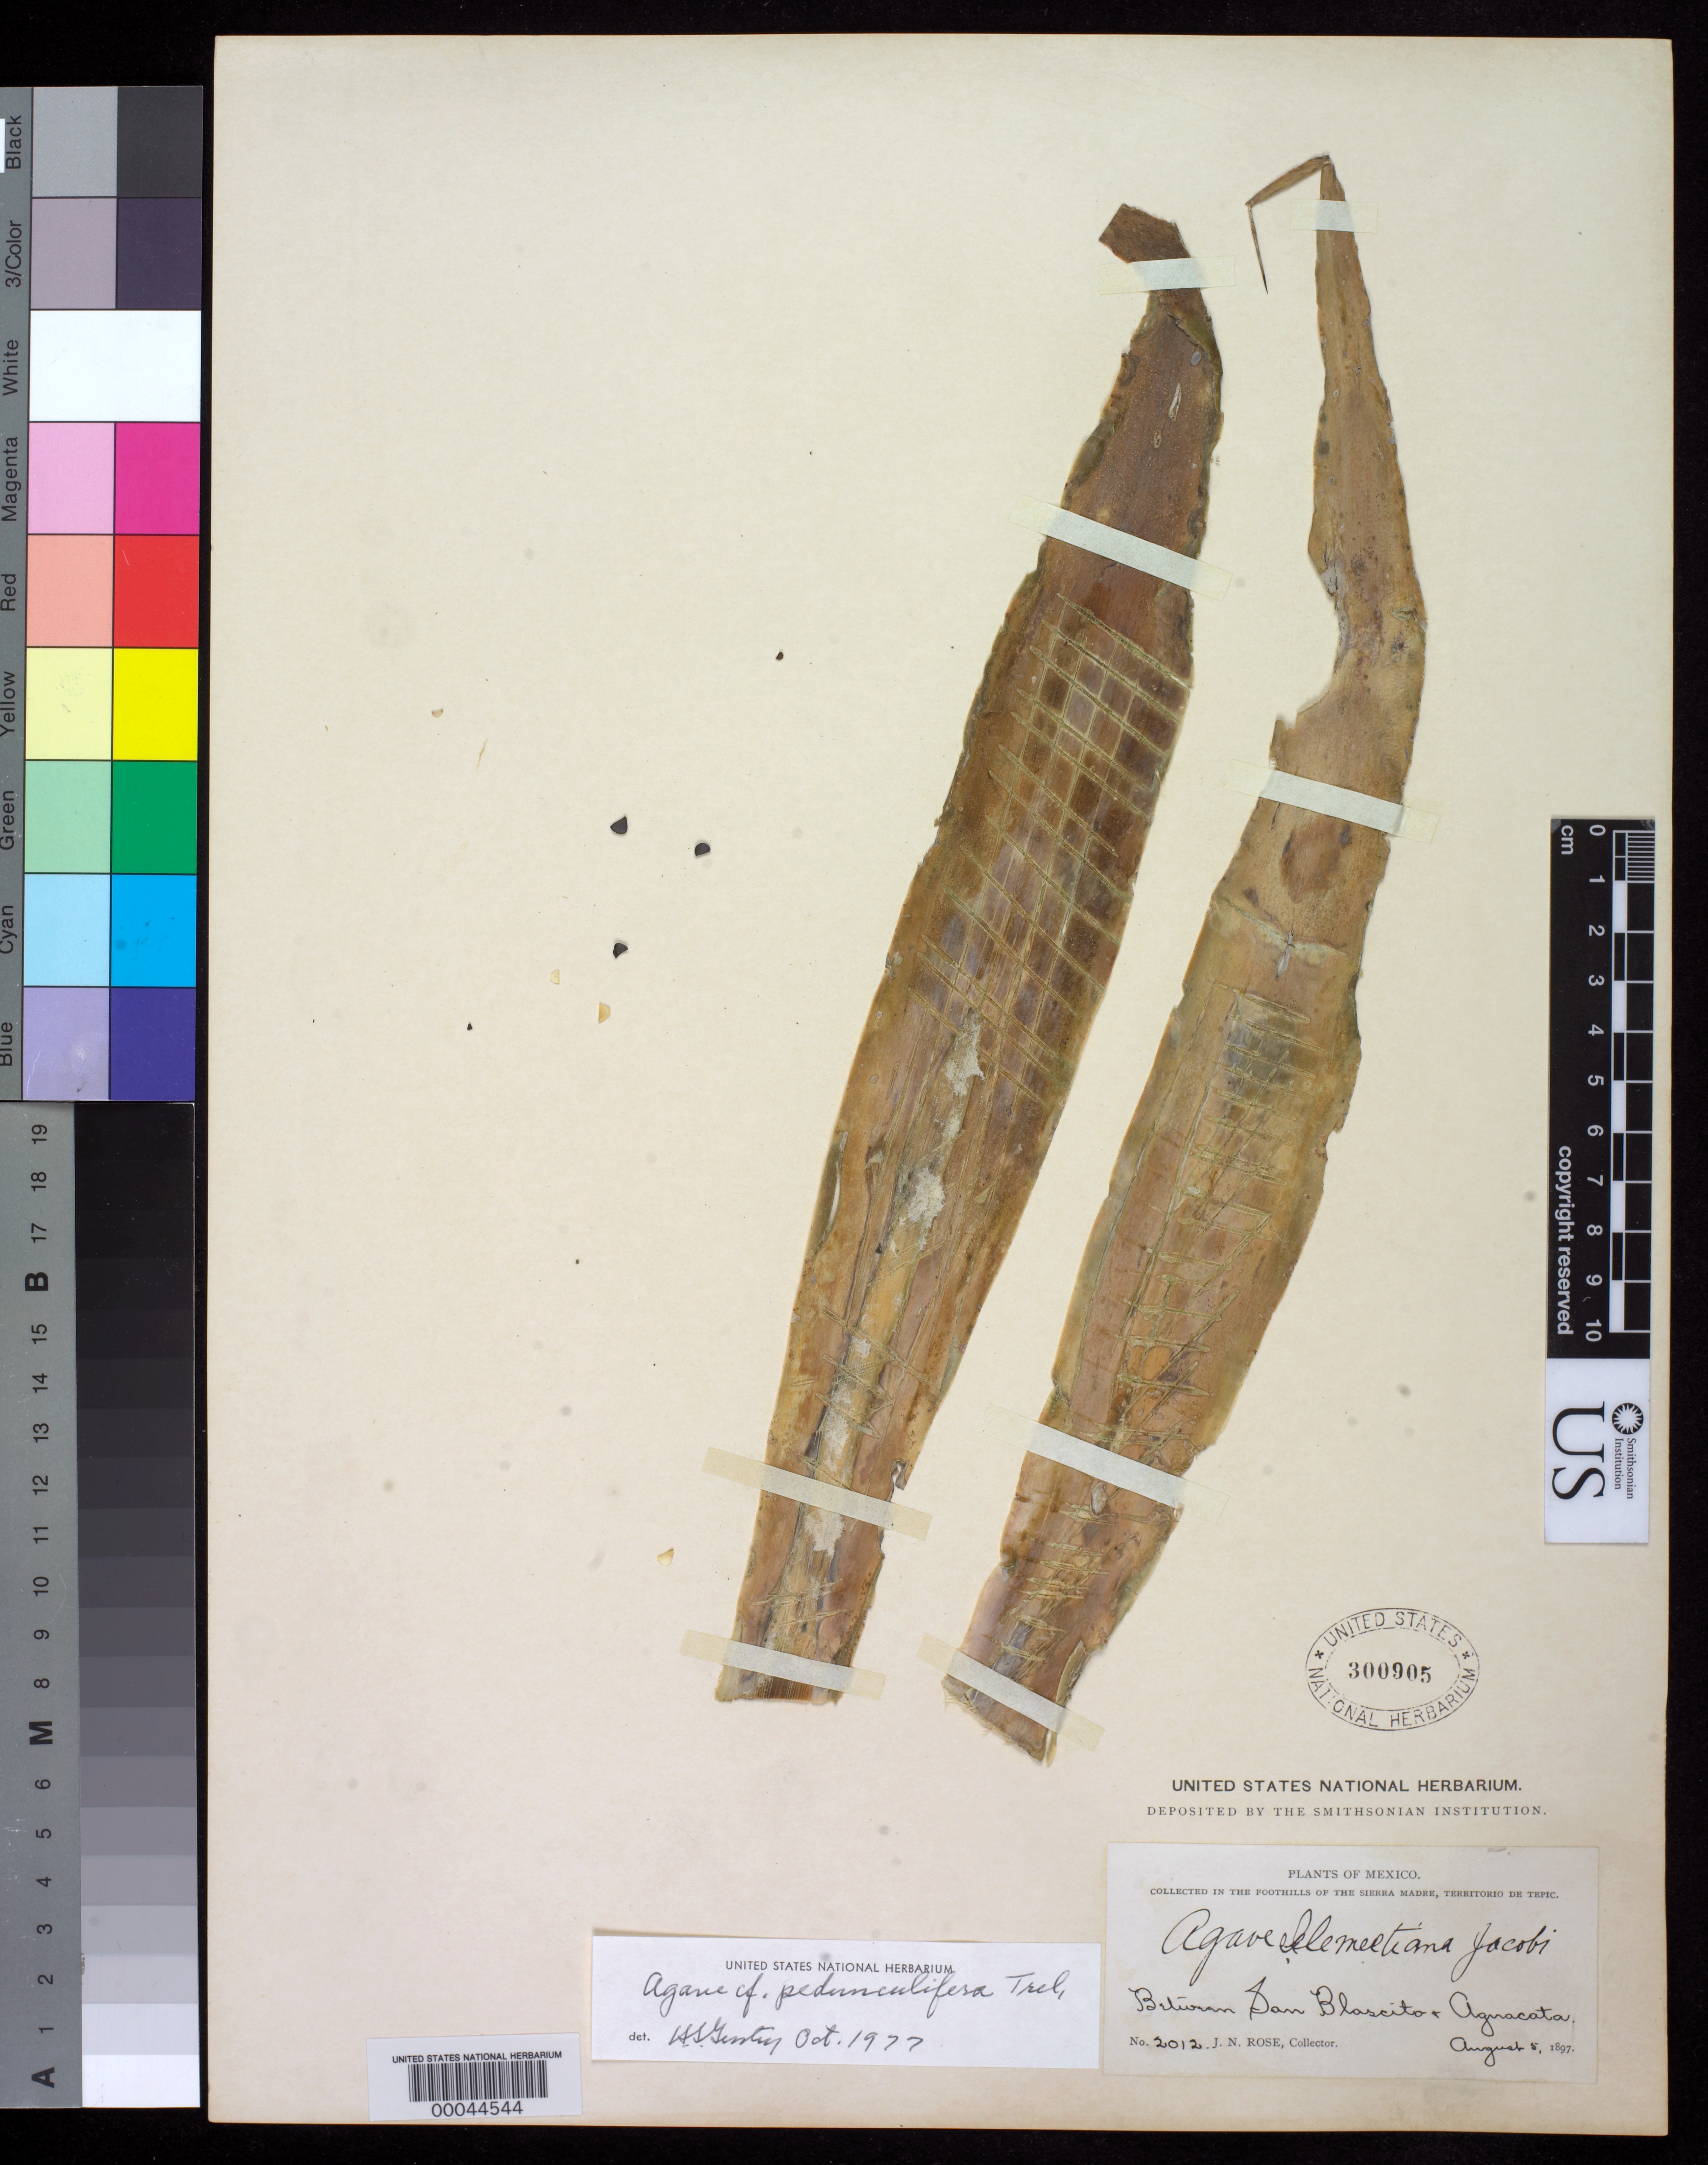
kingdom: Plantae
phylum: Tracheophyta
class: Liliopsida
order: Asparagales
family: Asparagaceae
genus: Agave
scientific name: Agave pedunculifera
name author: Trel.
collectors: J. N. Rose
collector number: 2012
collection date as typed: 05 Aug 1897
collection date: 1897-08-05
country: Mexico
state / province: Nayarit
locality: Between san blascito & agnacata, in the foothills of the Sierra Madre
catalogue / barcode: US 300905